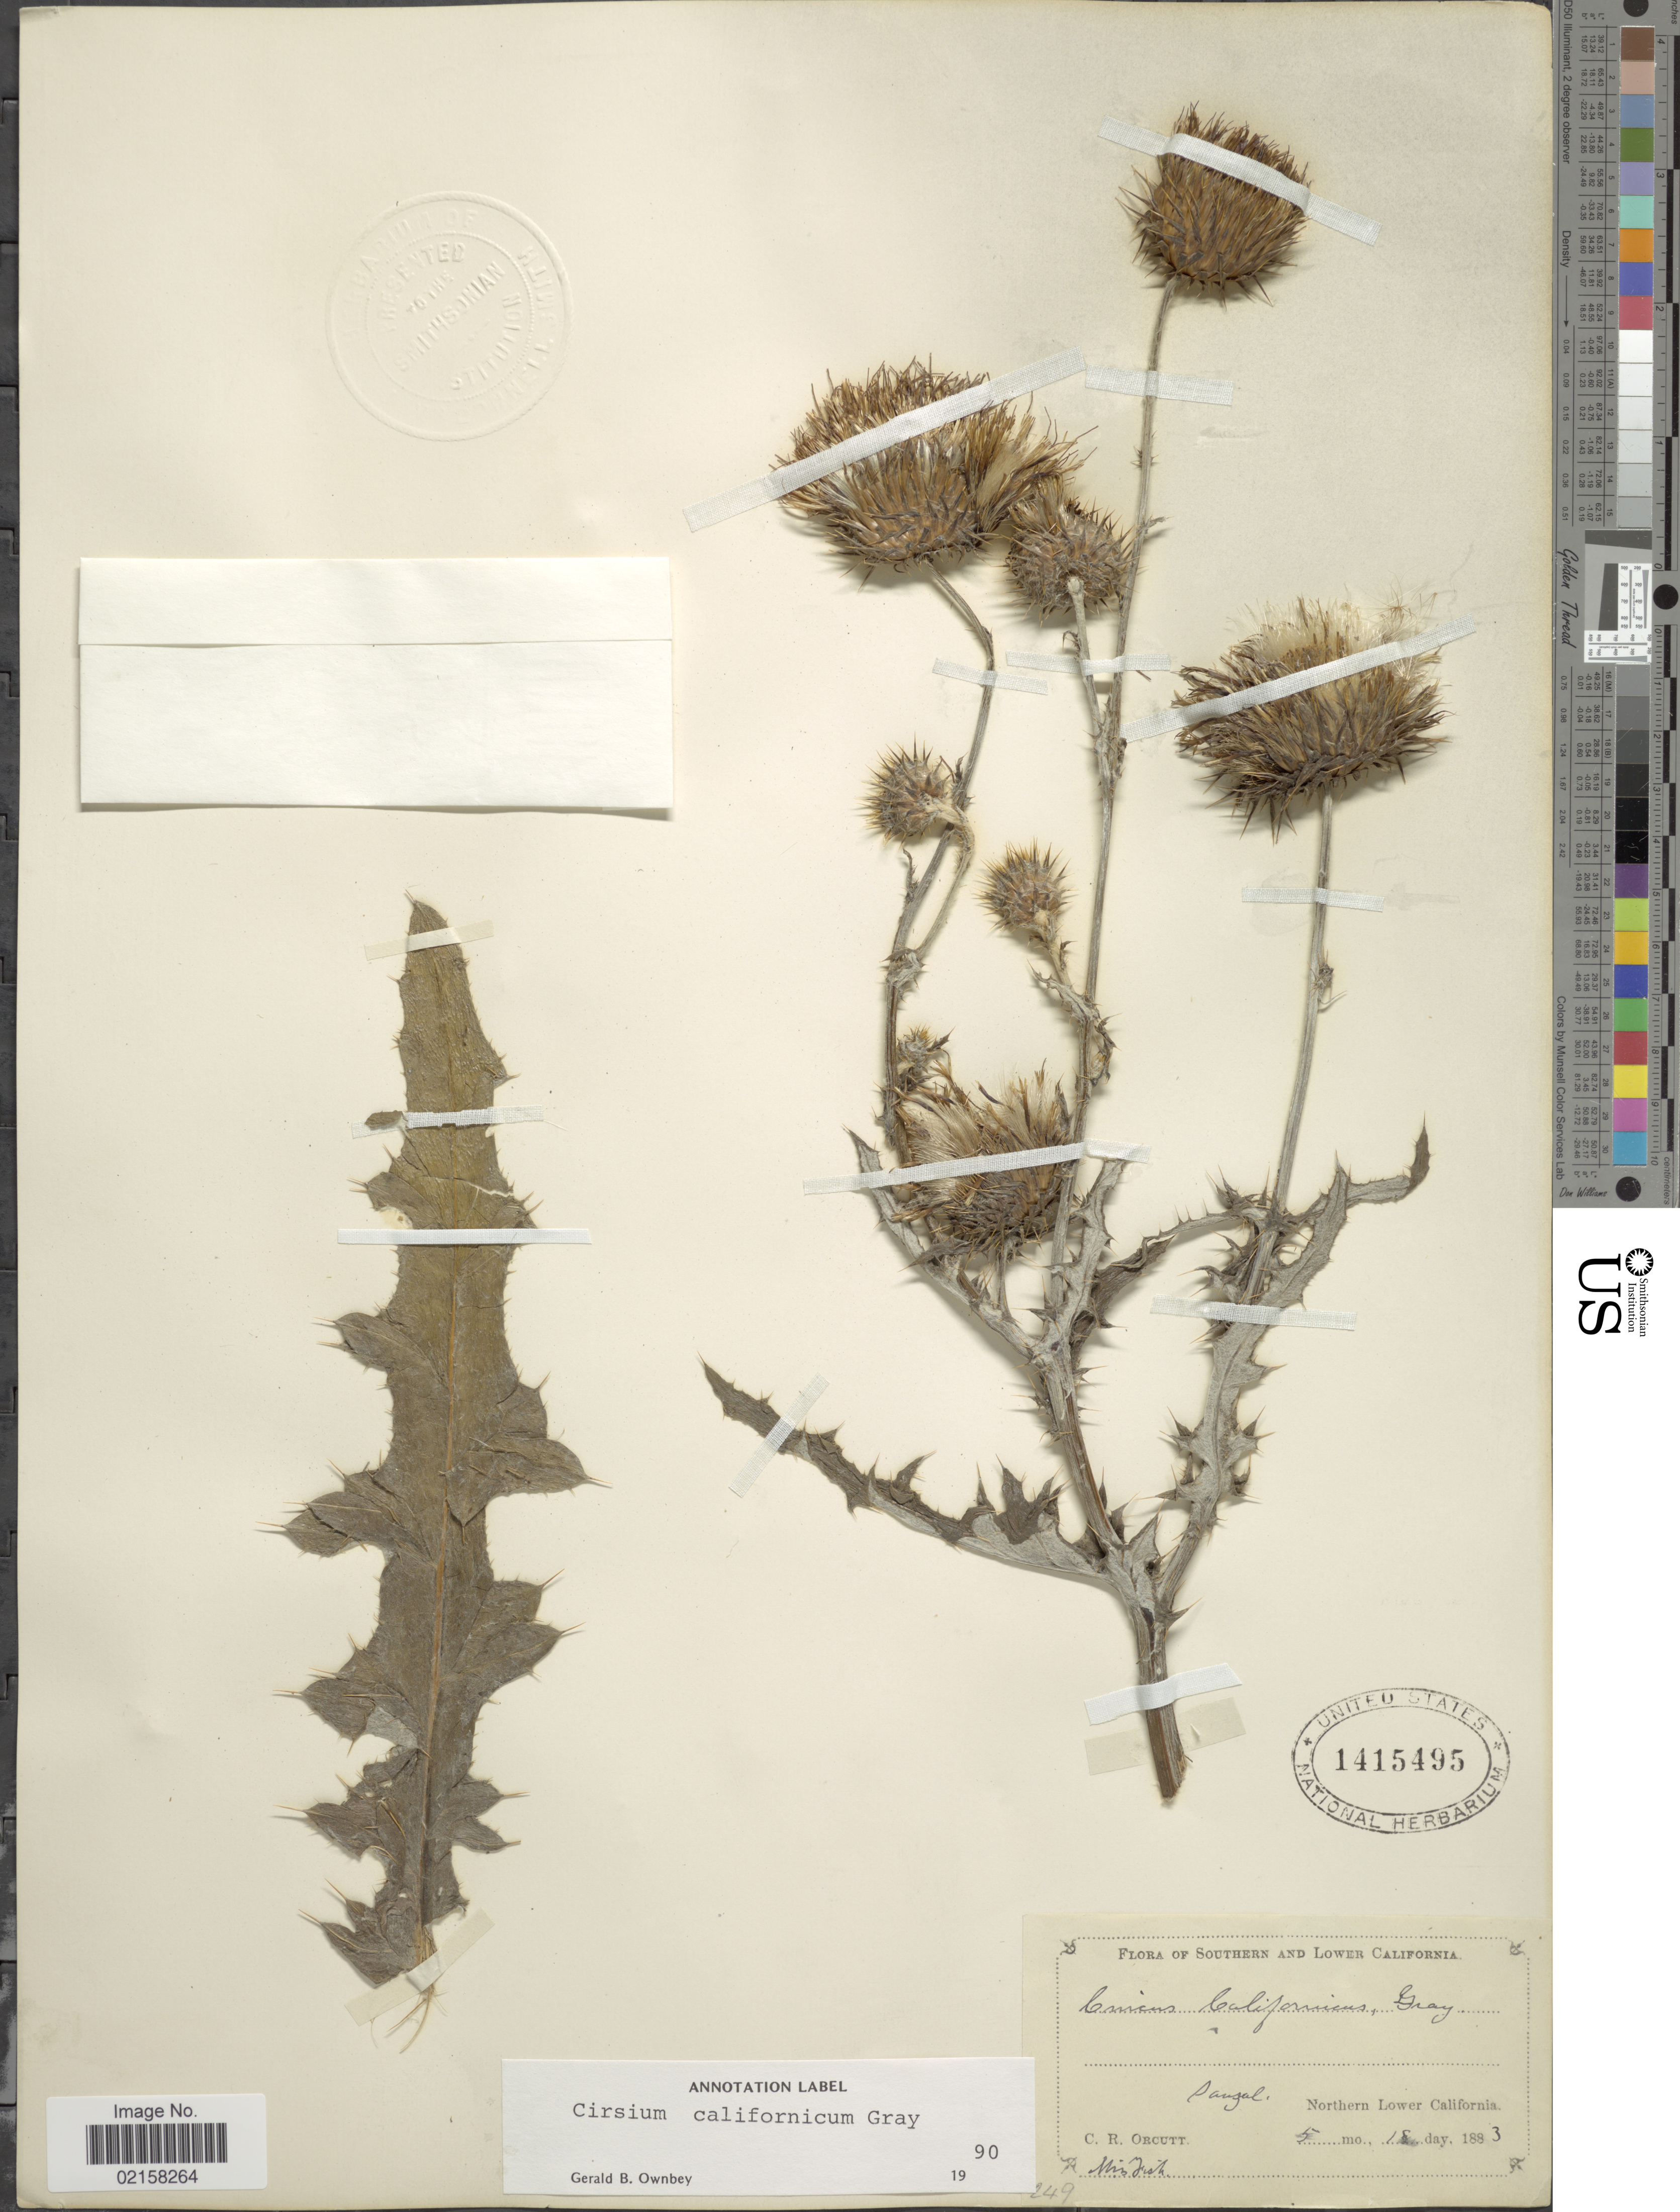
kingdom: Plantae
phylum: Tracheophyta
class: Magnoliopsida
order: Asterales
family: Asteraceae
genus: Cirsium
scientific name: Cirsium occidentale var. californicum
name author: (A. Gray) D.J. Keil & C.E. Turner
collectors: C. R. Orcutt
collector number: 249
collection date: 1883-05-18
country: Mexico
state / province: Baja California Norte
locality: Sauzal, Northern Lower California.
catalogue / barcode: US 1415495